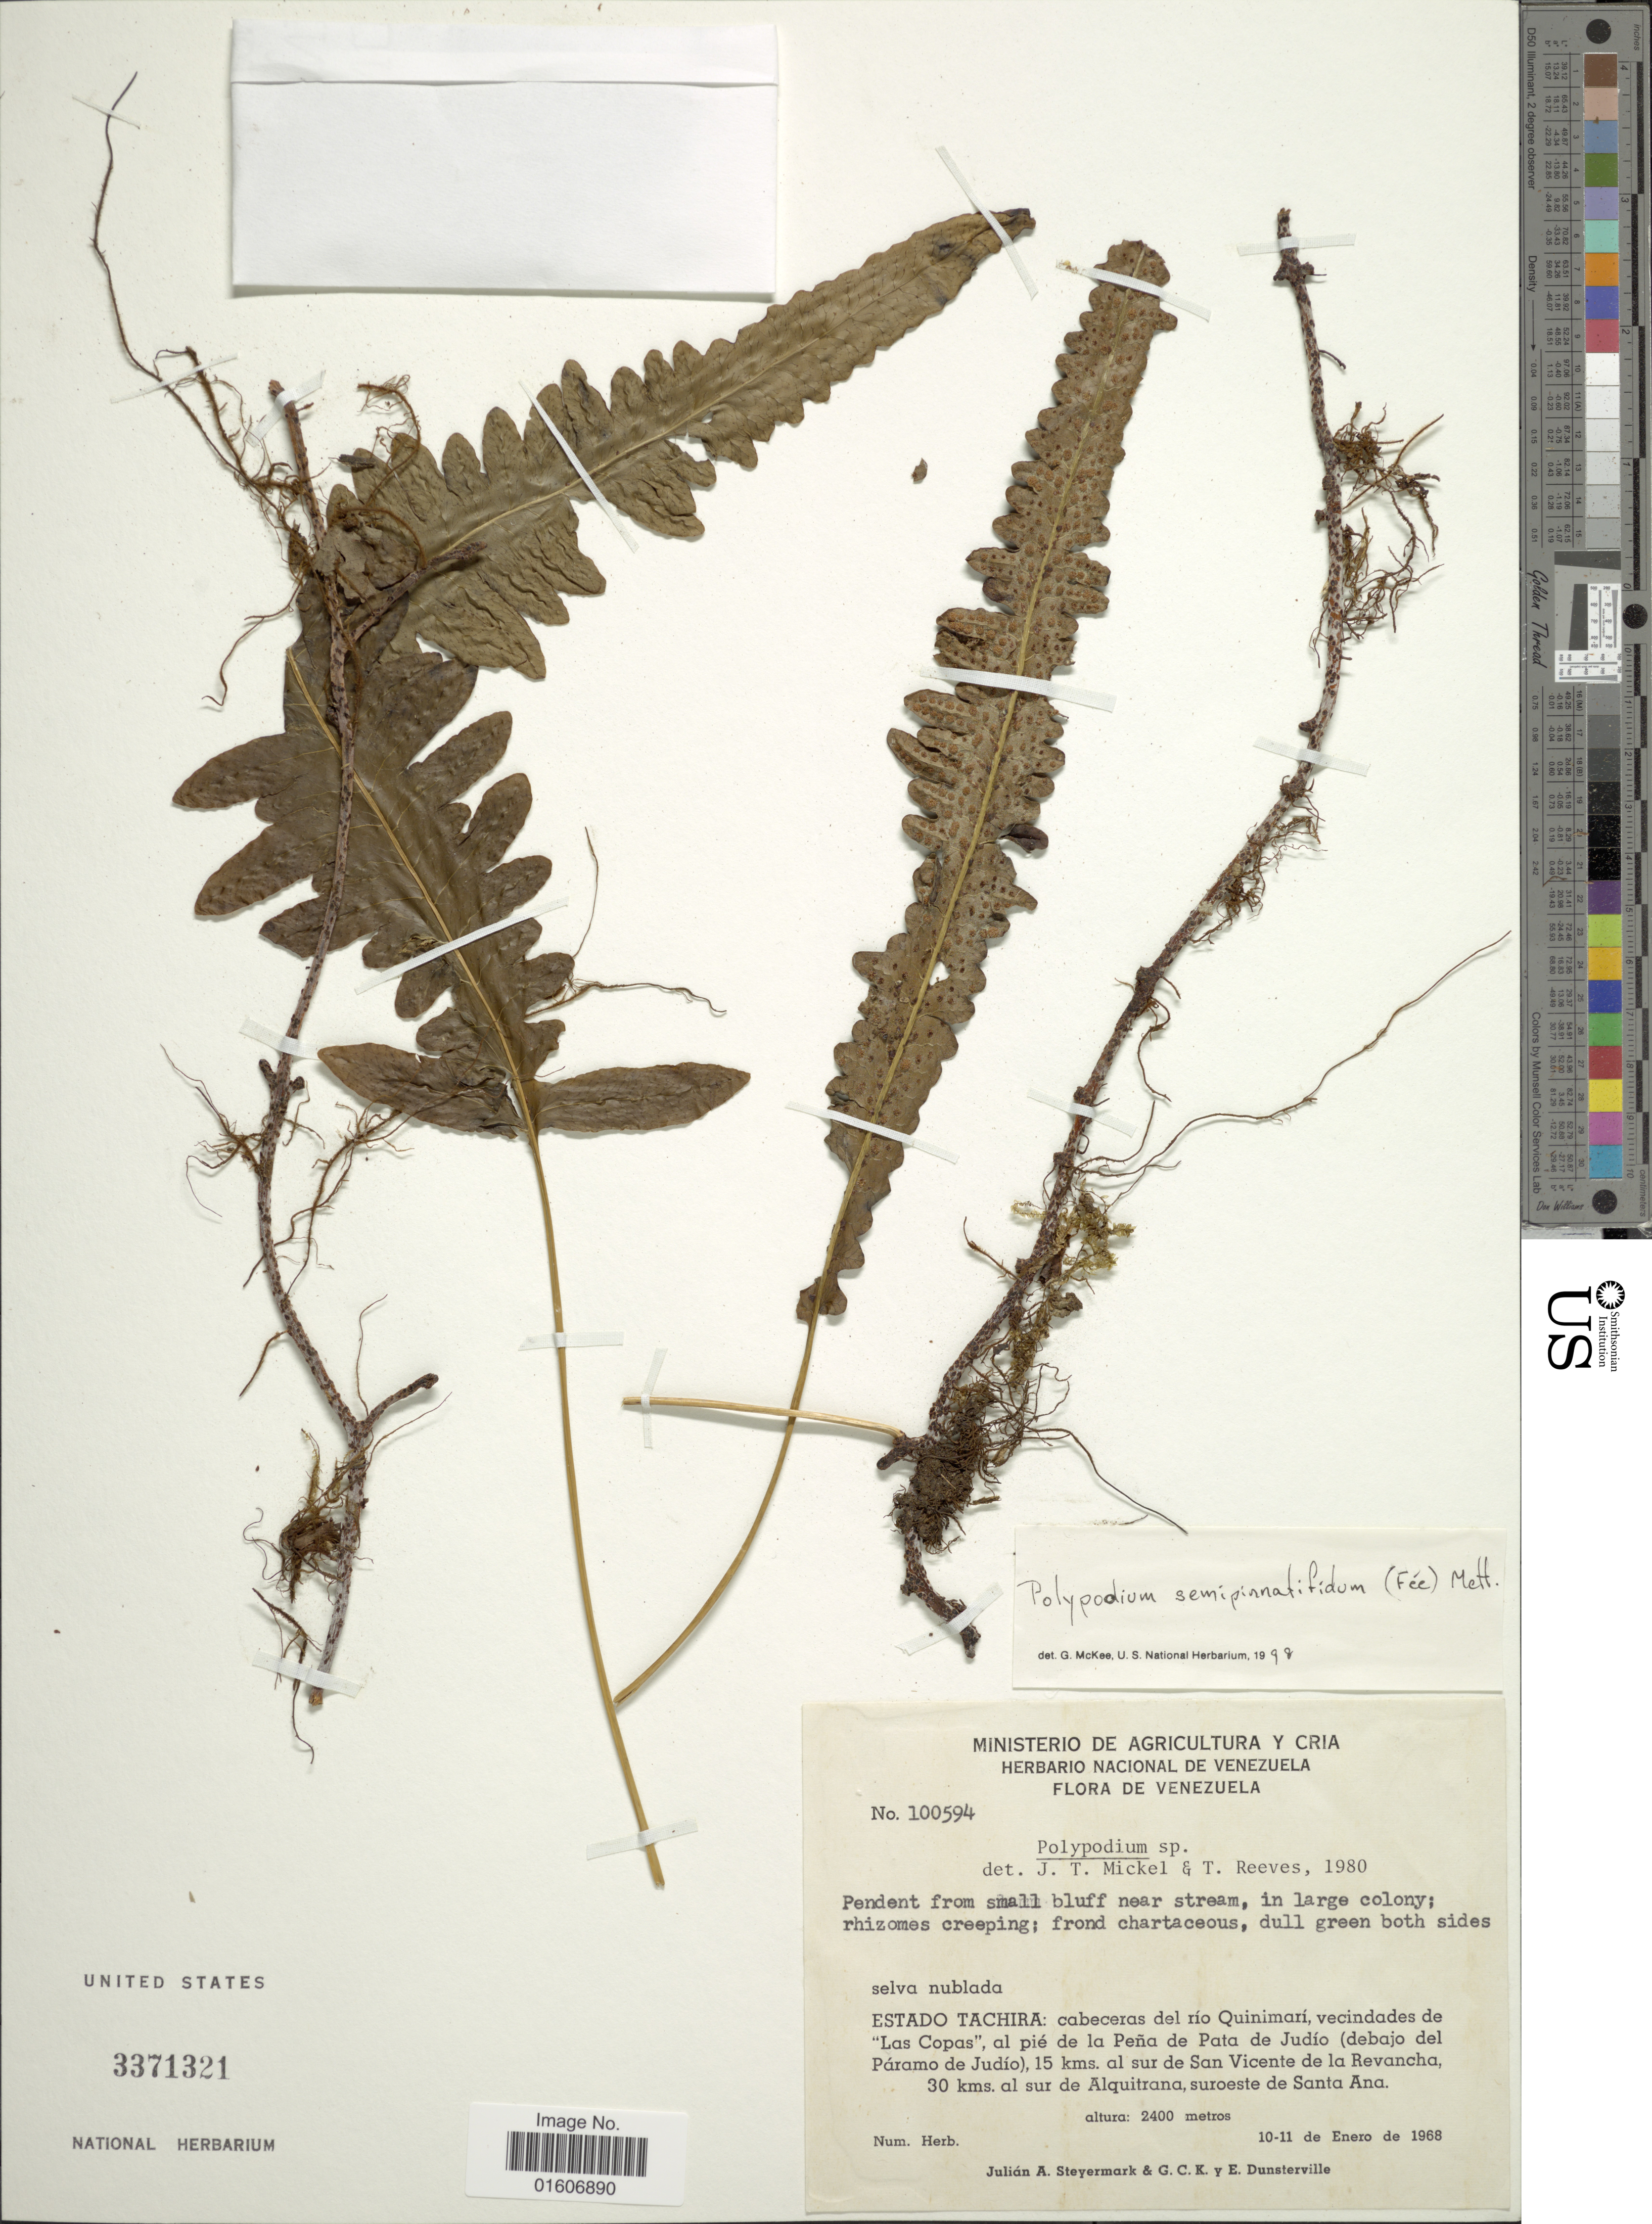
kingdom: Plantae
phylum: Tracheophyta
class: Polypodiopsida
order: Polypodiales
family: Polypodiaceae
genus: Serpocaulon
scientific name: Serpocaulon semipinnatifidum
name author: (Fée) A.R. Sm.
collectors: J. Steyermark & E. Dunsterville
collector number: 100594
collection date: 1968-01-10/1968-01-11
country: Venezuela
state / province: Tachira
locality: Cabeceras del río Quinimarí, vecindades de 'Las Copas', al pié de la Peña de Pata de Judío (debajo del Páramo de Judío), 15 kms al sur de San Vicente de la Revancha, 30 kms al sur Alquitrana, suroeste de Santa Ana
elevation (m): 2400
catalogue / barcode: US 3371321